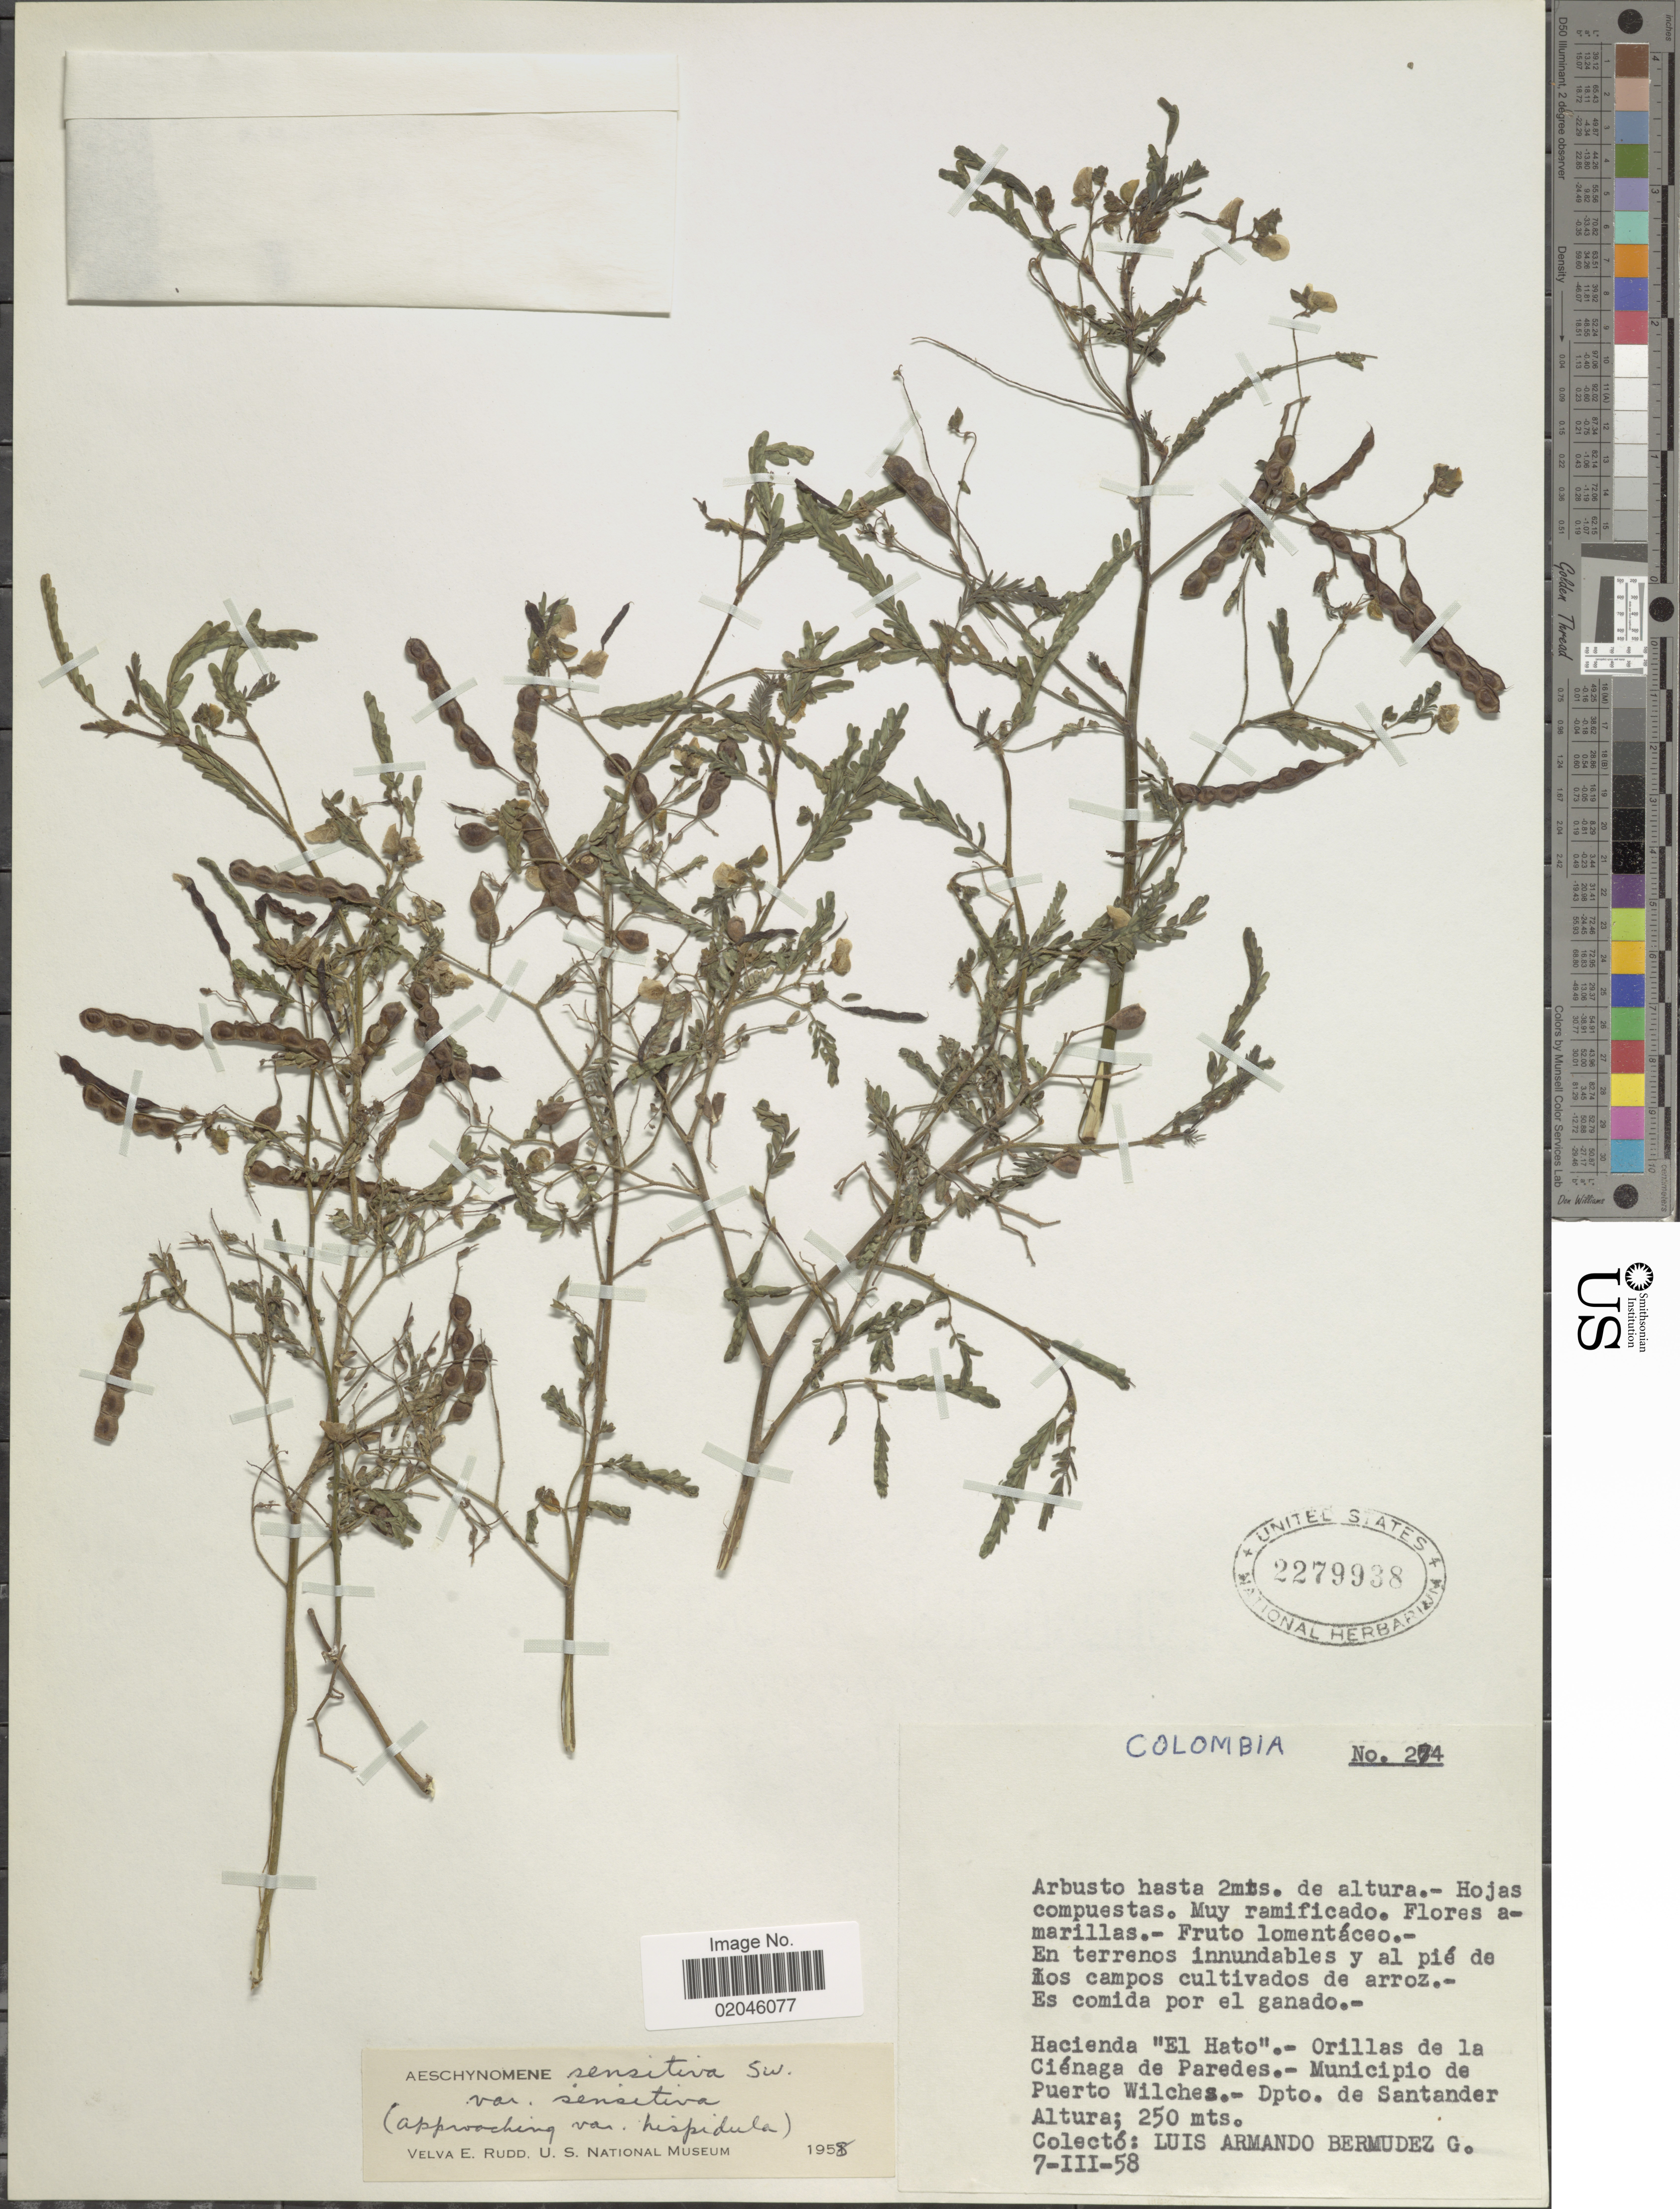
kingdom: Plantae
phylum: Tracheophyta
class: Magnoliopsida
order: Fabales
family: Fabaceae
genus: Aeschynomene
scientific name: Aeschynomene sensitiva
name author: Sw.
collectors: A. Bermudez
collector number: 254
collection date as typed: Transcribed d/m/y: 7/3/58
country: Colombia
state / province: Santander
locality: Hacienda "El Hato", Orillas de la Cienaga de Paredes. Municipio de Puerto Wilches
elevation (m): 250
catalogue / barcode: US 2279938